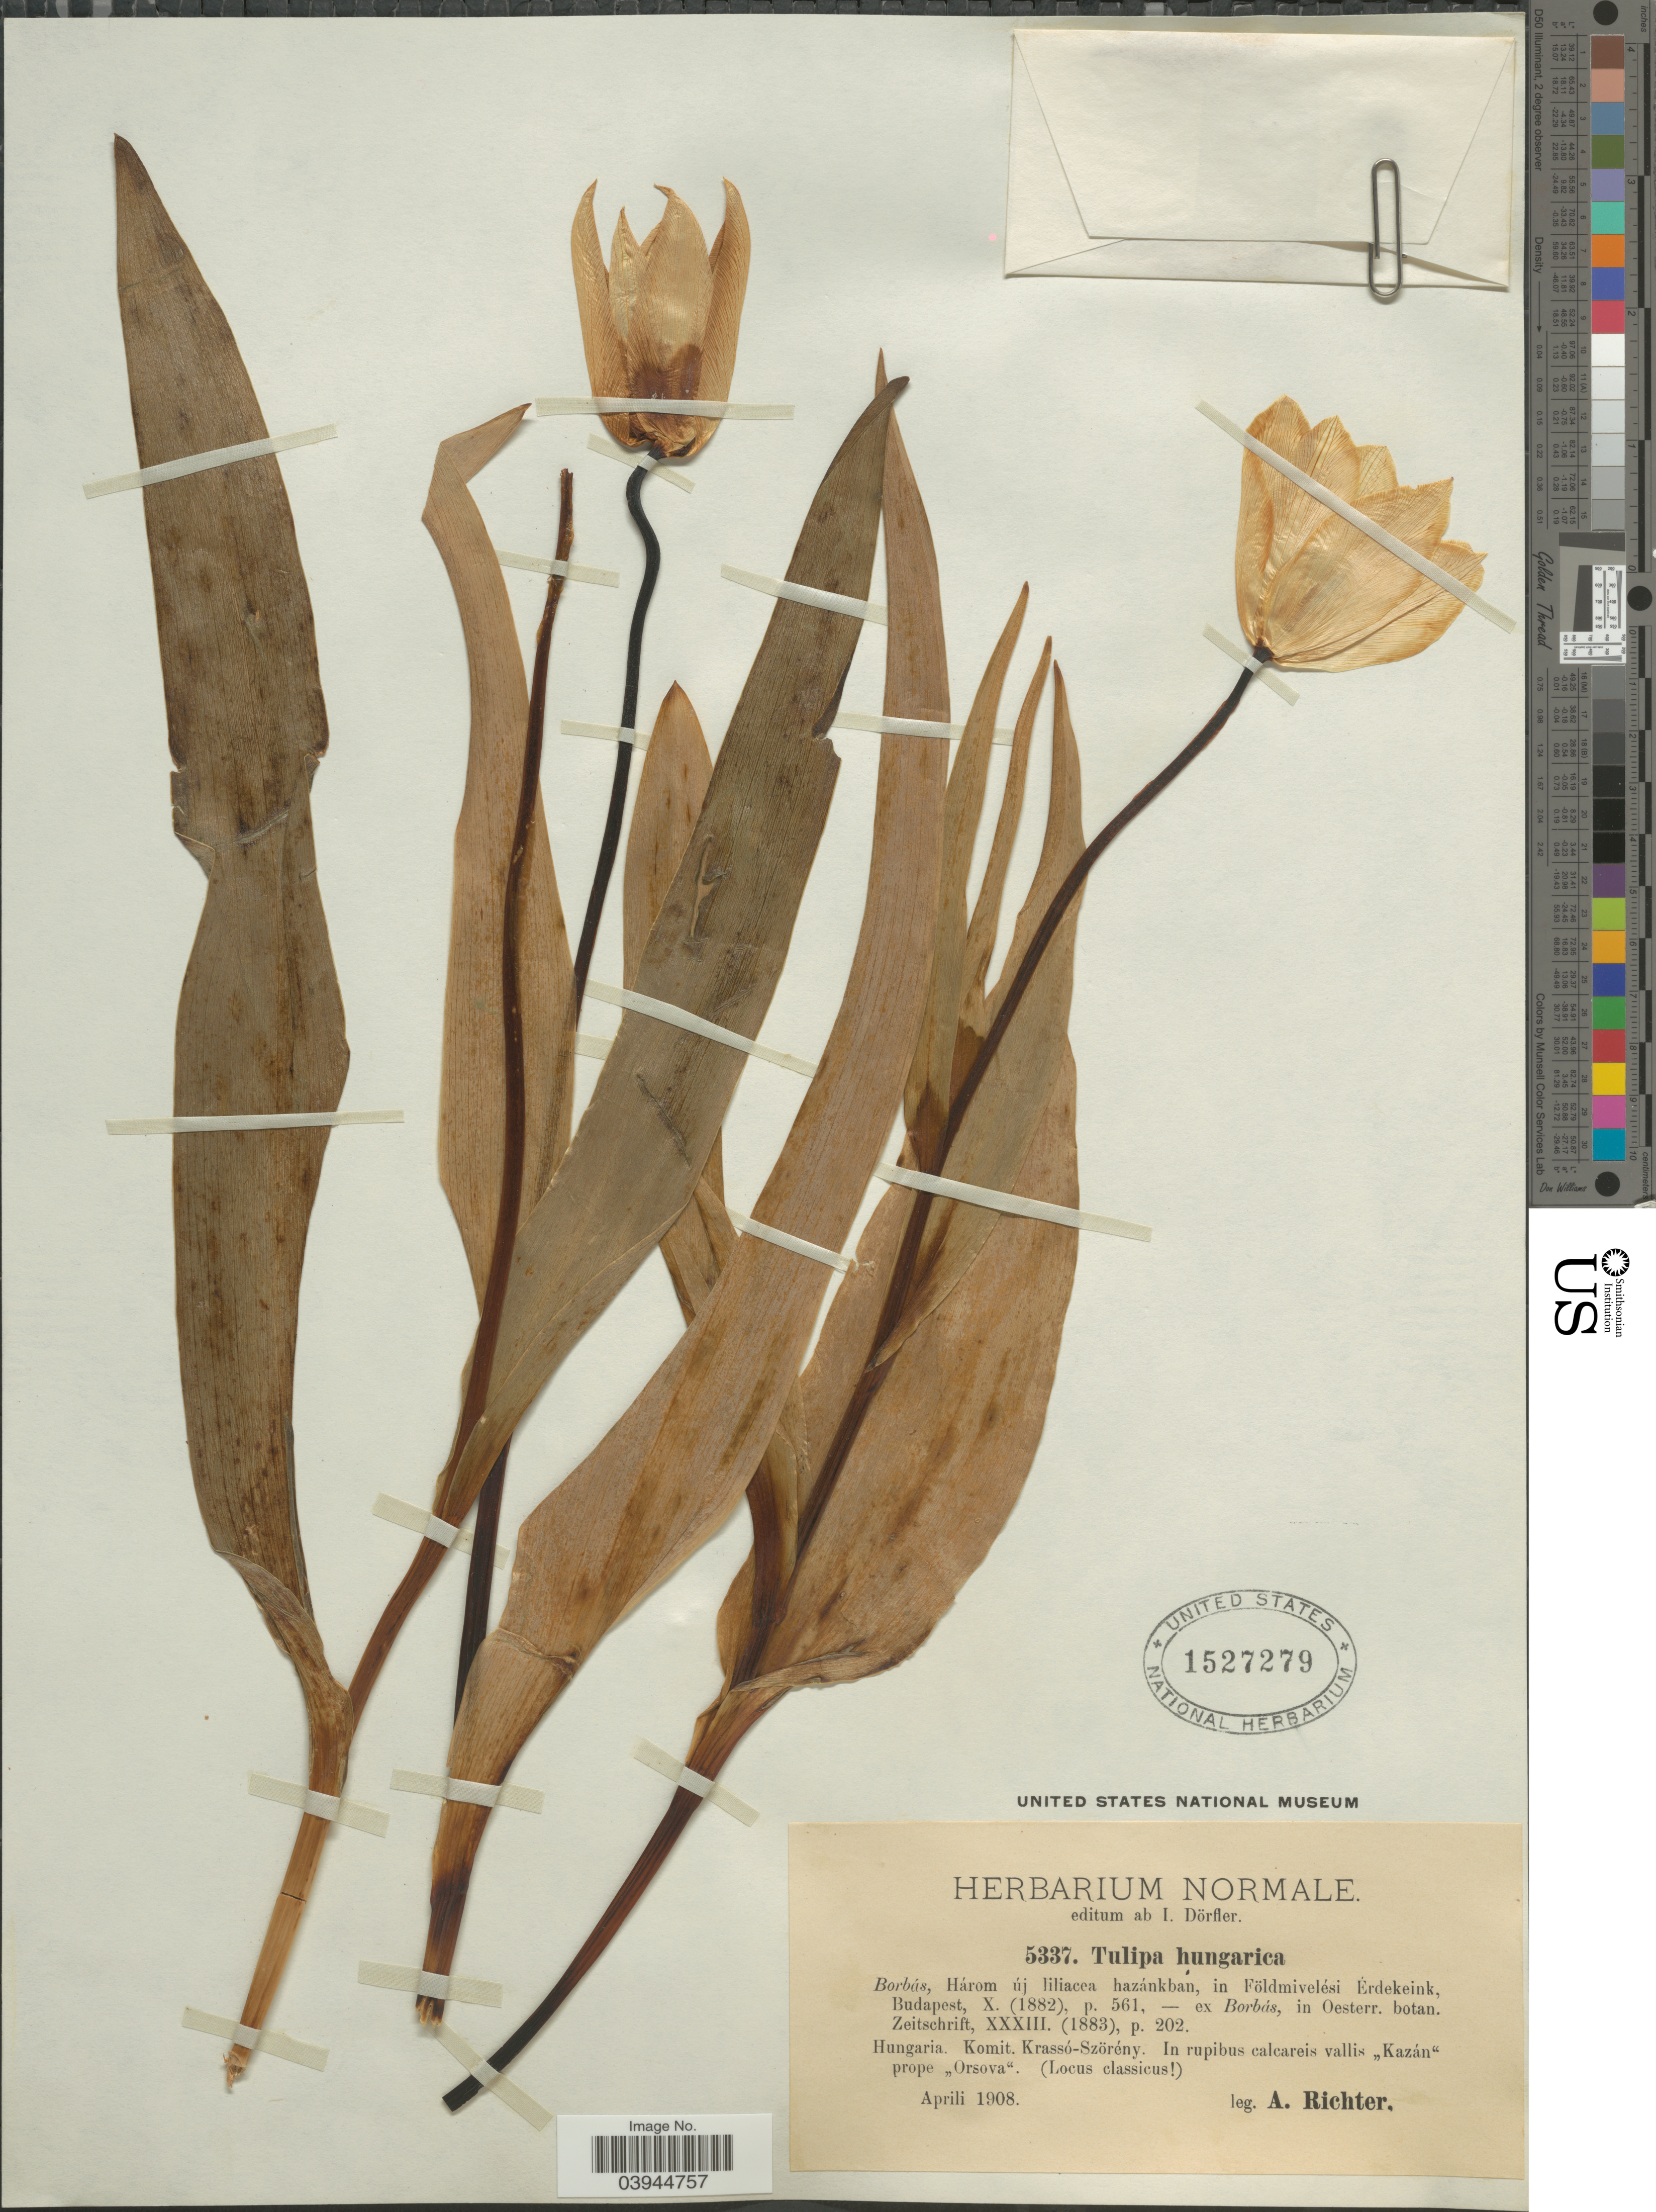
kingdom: Plantae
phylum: Tracheophyta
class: Liliopsida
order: Liliales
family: Liliaceae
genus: Tulipa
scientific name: Tulipa hungarica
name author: Borbás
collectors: A. Richter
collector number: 5337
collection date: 1908-04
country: Hungary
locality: Komit. Krassó-Szörény. In rupibus calcareis vallis "Kazán" prope "Orsova".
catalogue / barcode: US 1527279